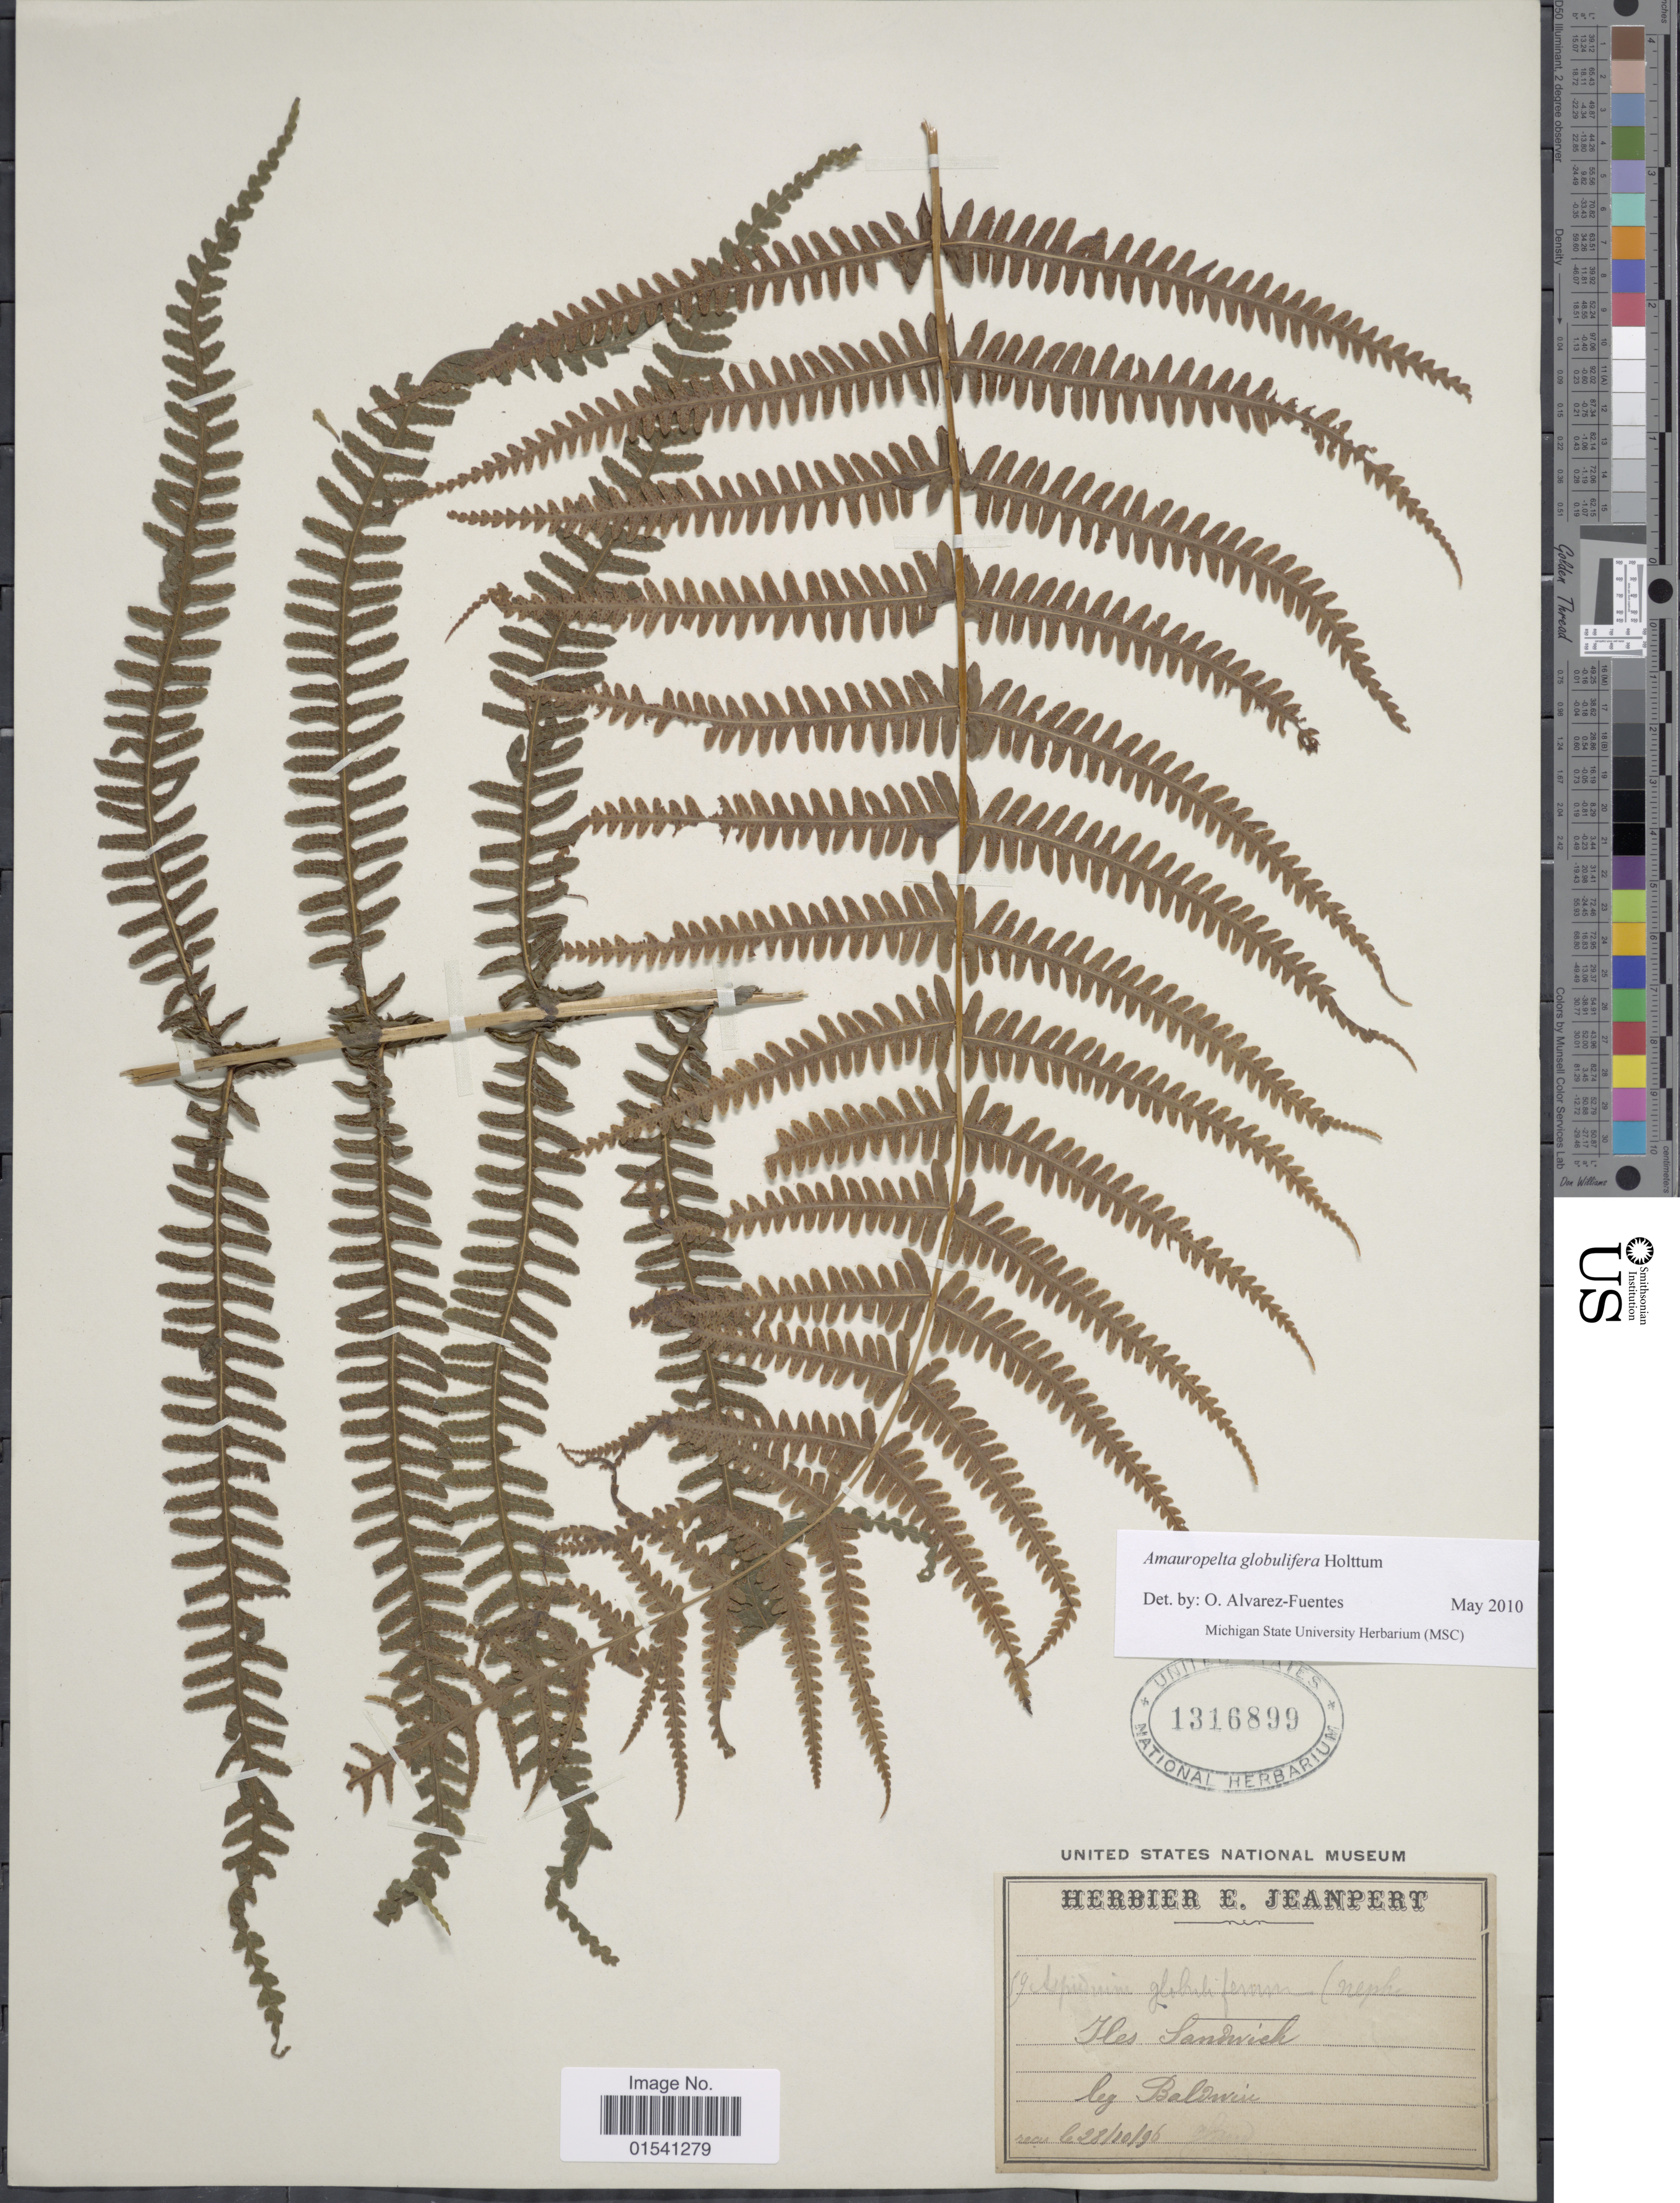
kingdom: Plantae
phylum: Tracheophyta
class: Polypodiopsida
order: Polypodiales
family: Thelypteridaceae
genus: Amauropelta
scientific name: Amauropelta globulifera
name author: (Brack.) Holttum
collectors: -. Baldwin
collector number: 59*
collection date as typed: Transcribed d/m/y: 28/10/96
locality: Iles Sanwich [interpreted]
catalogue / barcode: US 1316899